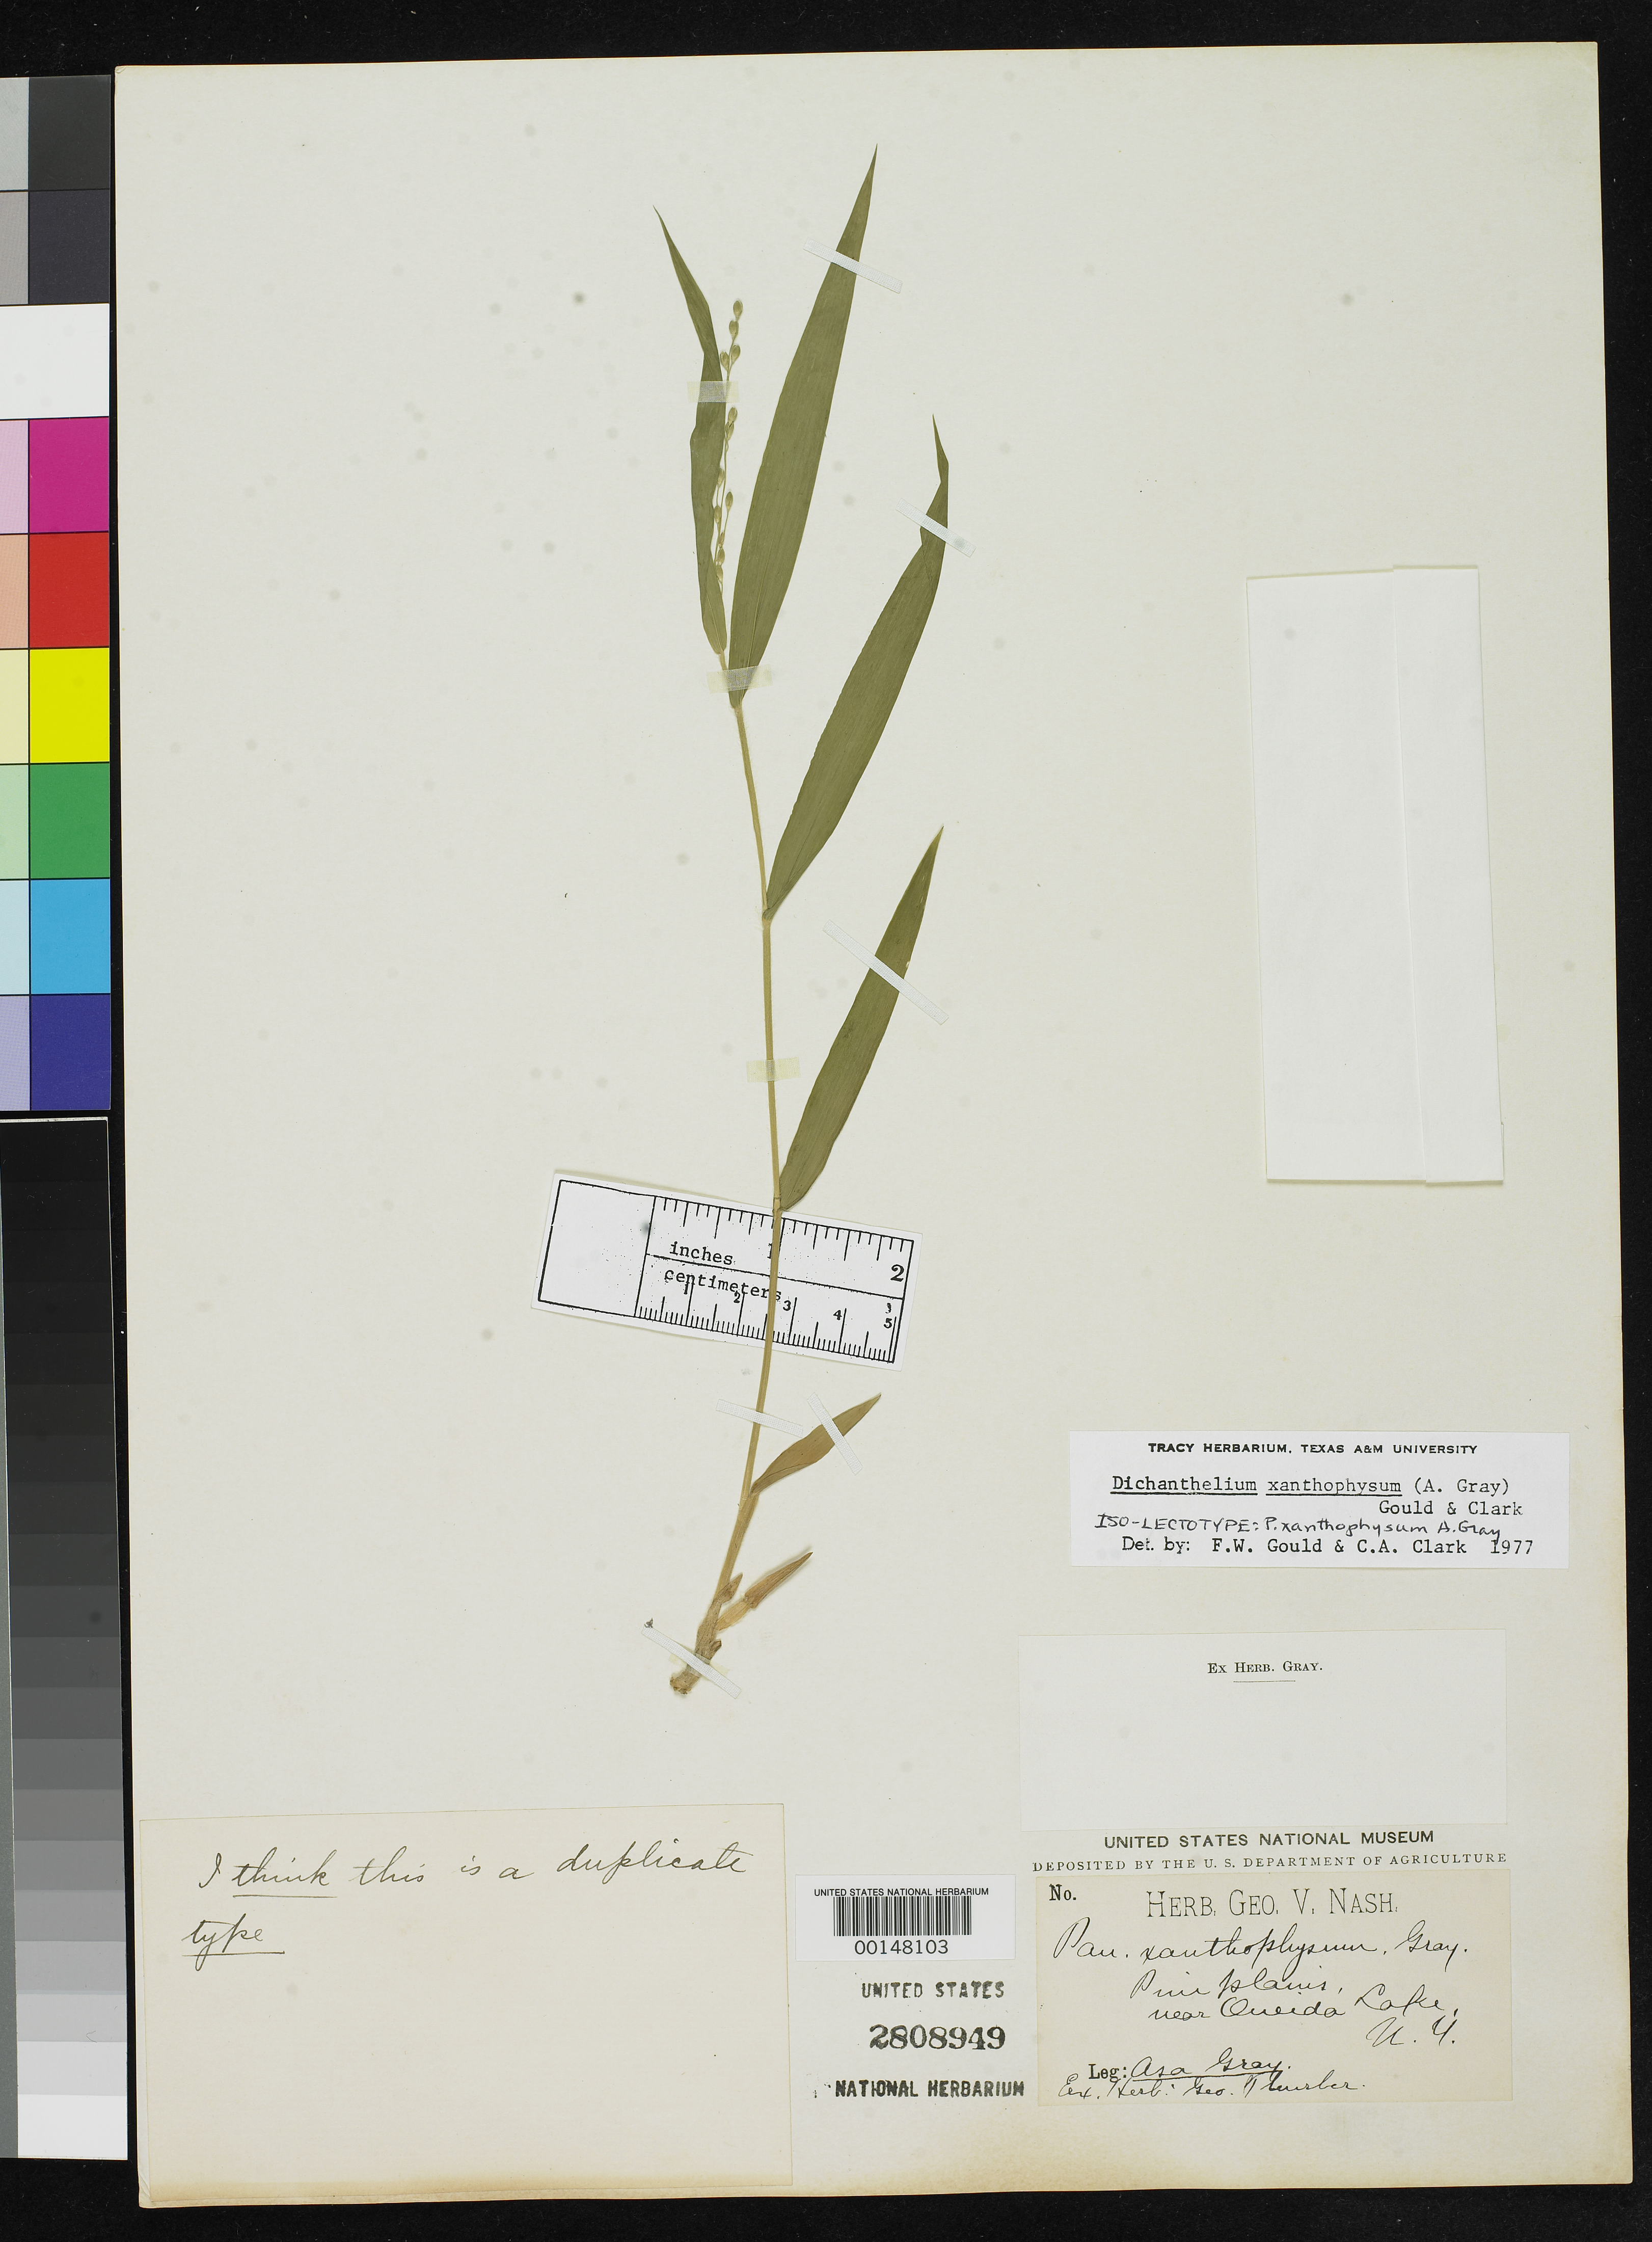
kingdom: Plantae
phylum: Tracheophyta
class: Liliopsida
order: Poales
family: Poaceae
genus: Panicum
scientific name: Panicum xanthophysum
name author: A. Gray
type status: Isolectotype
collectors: A. Gray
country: United States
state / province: New York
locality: Wood Creek near Oneida Lake.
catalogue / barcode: US 2808949